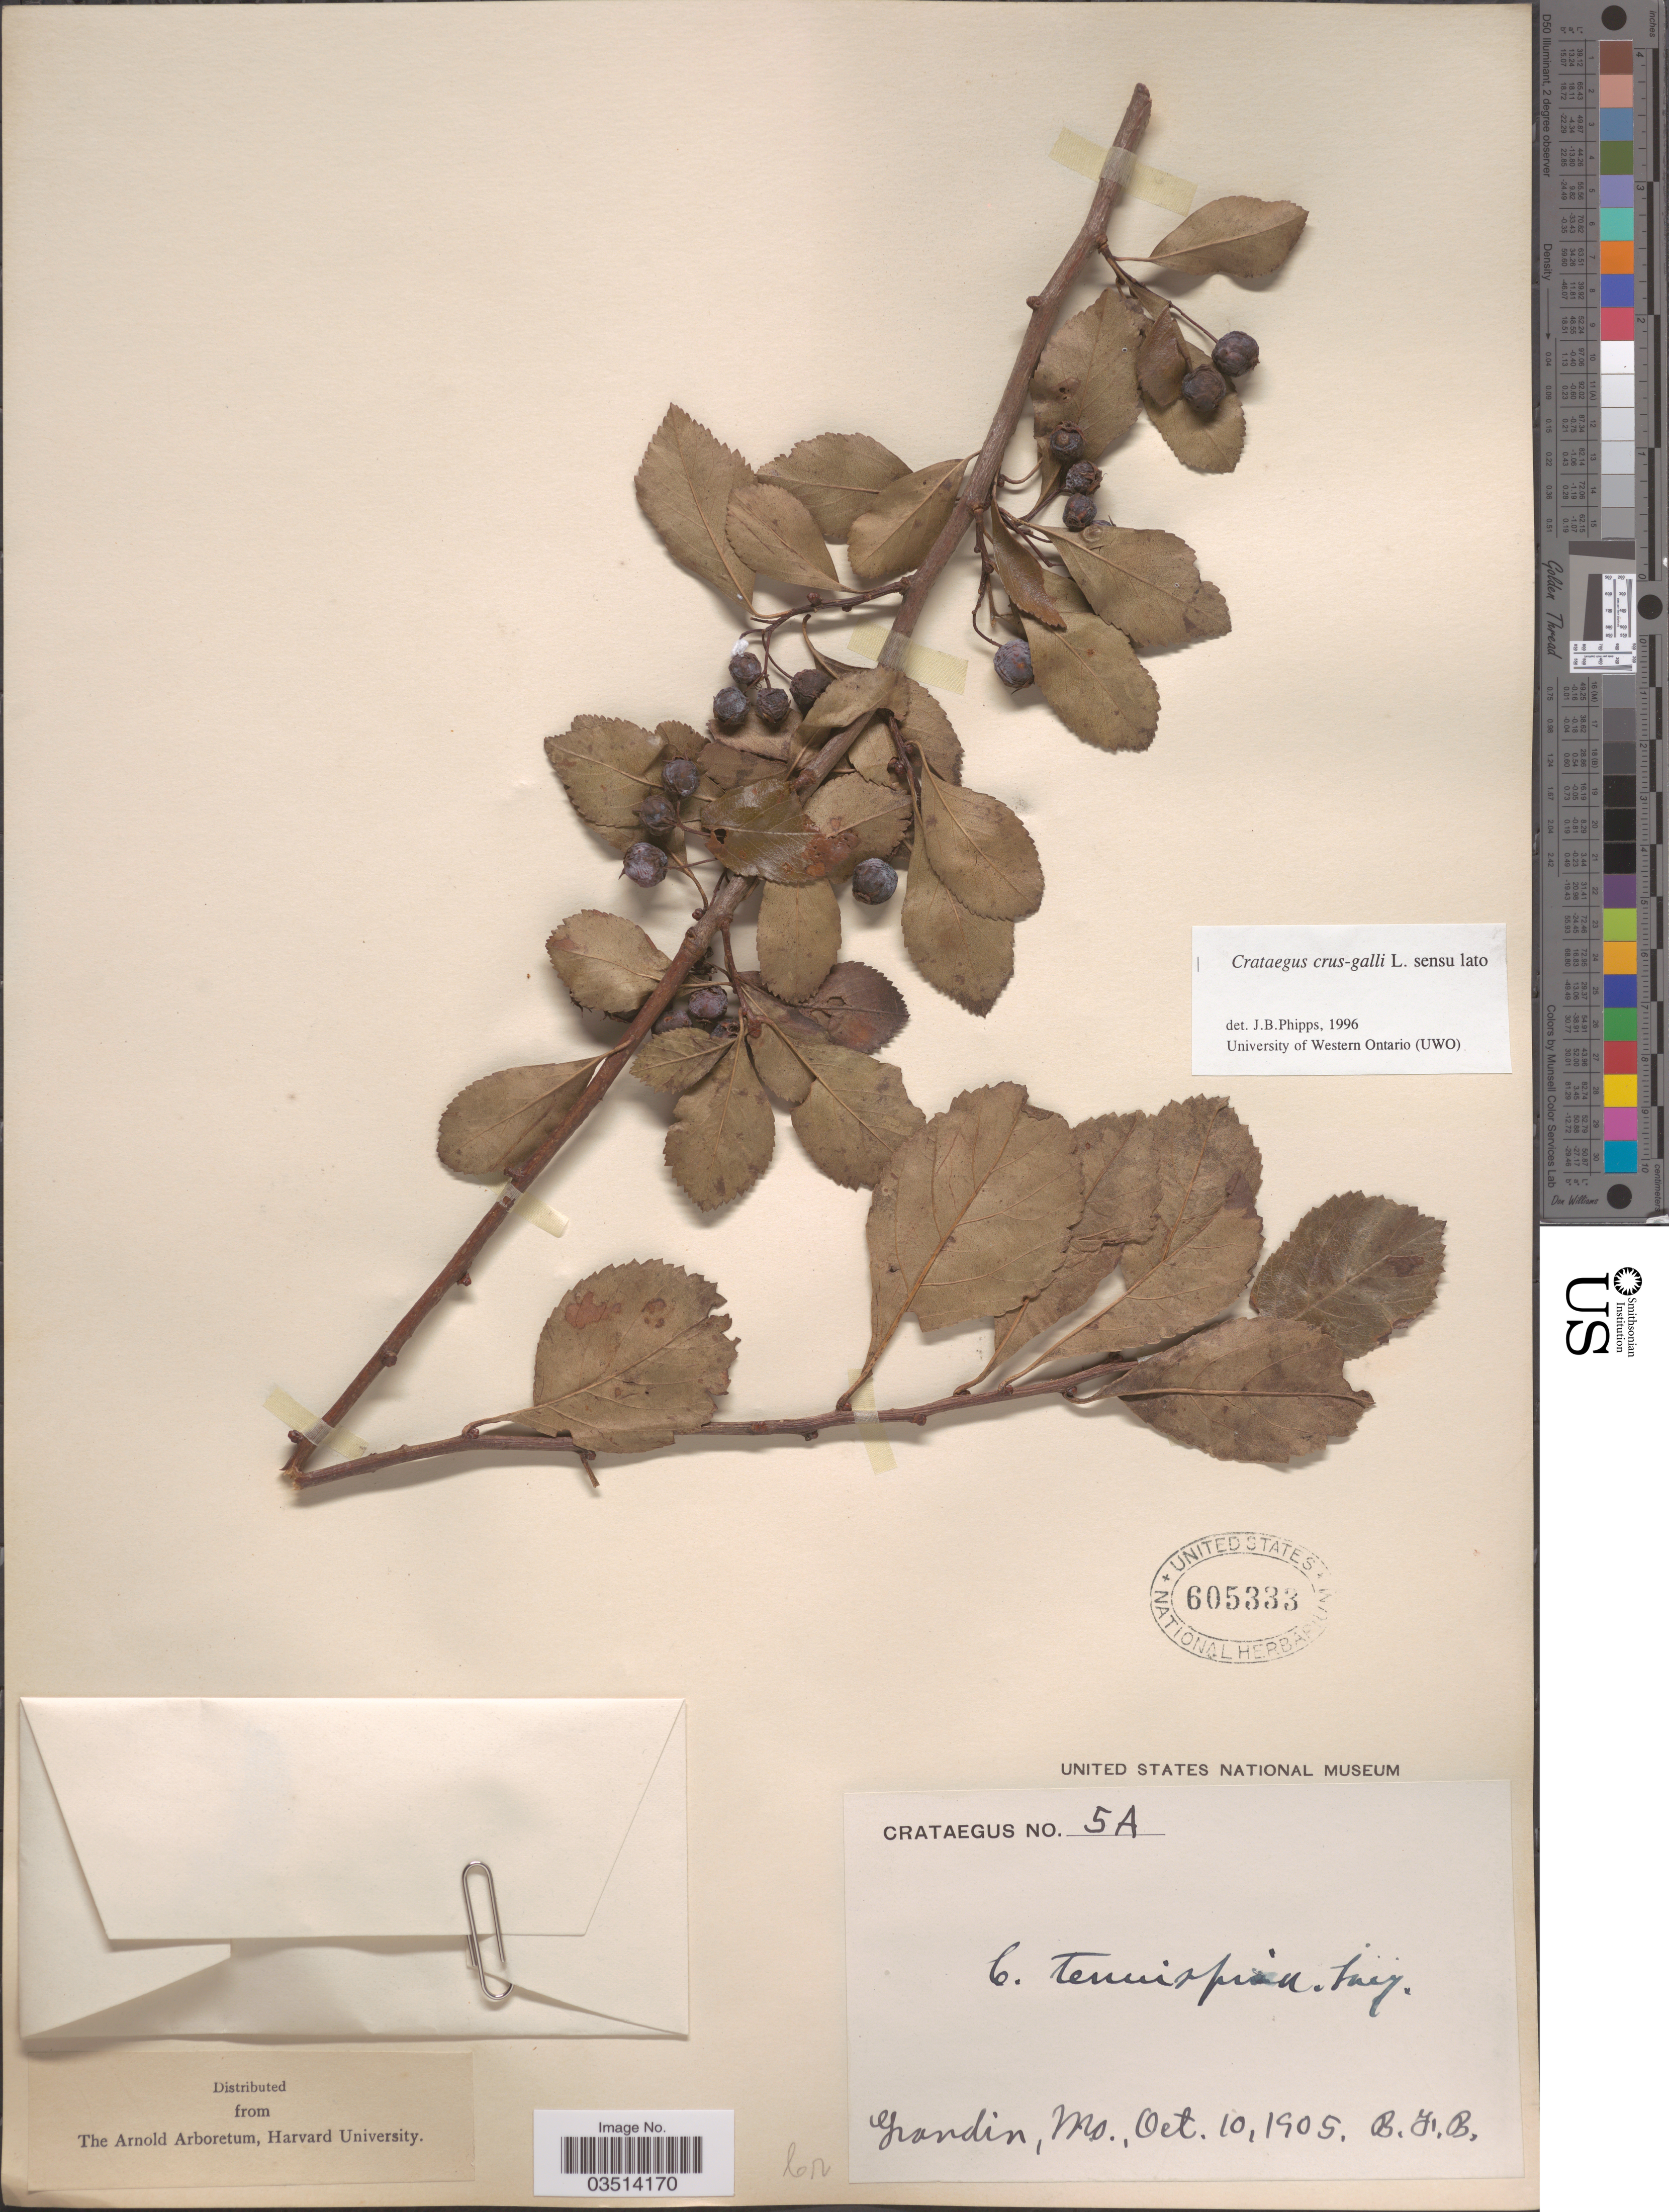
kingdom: Plantae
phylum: Tracheophyta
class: Magnoliopsida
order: Rosales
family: Rosaceae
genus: Crataegus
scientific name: Crataegus crus-galli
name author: L.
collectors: B. F. B.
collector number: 5A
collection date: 1905-10-10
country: United States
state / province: Missouri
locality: Grandin.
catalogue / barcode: US 605333